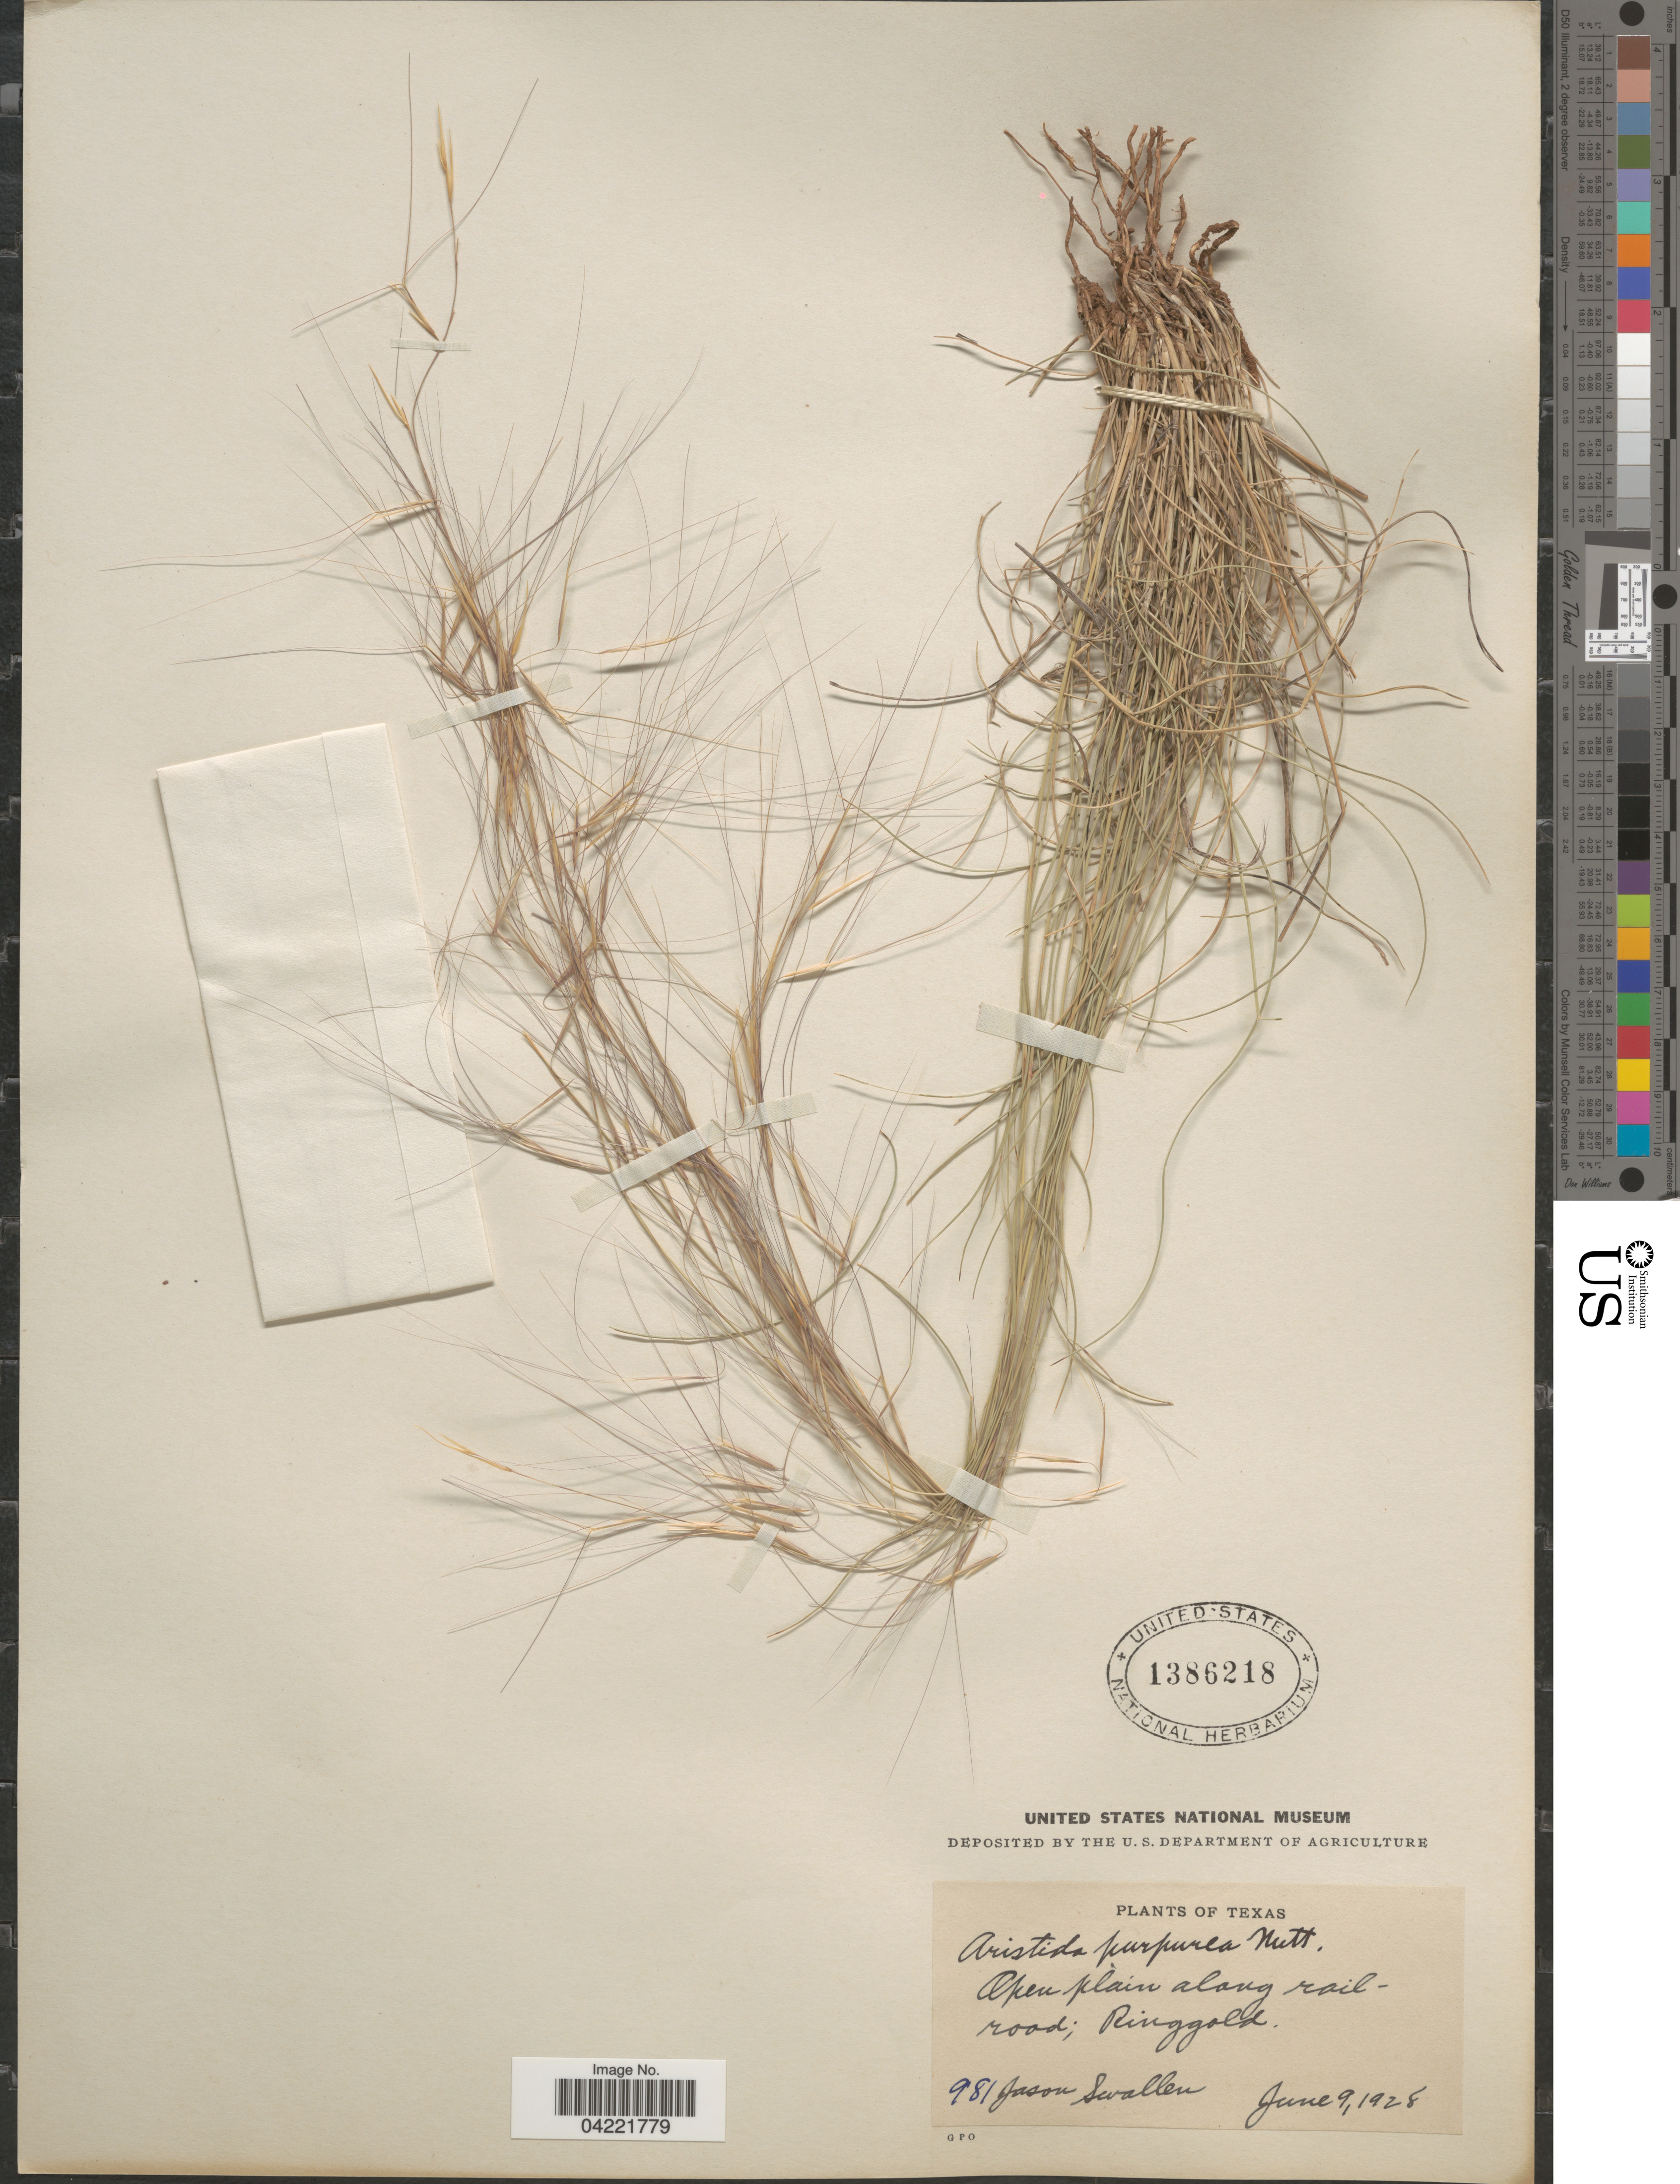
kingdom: Plantae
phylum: Tracheophyta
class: Liliopsida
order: Poales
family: Poaceae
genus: Aristida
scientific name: Aristida purpurea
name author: Nutt.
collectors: J. R. Swallen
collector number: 981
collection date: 1928-06-09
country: United States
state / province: Texas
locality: Open plain along railroad; Ringgold.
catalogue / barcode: US 1386218